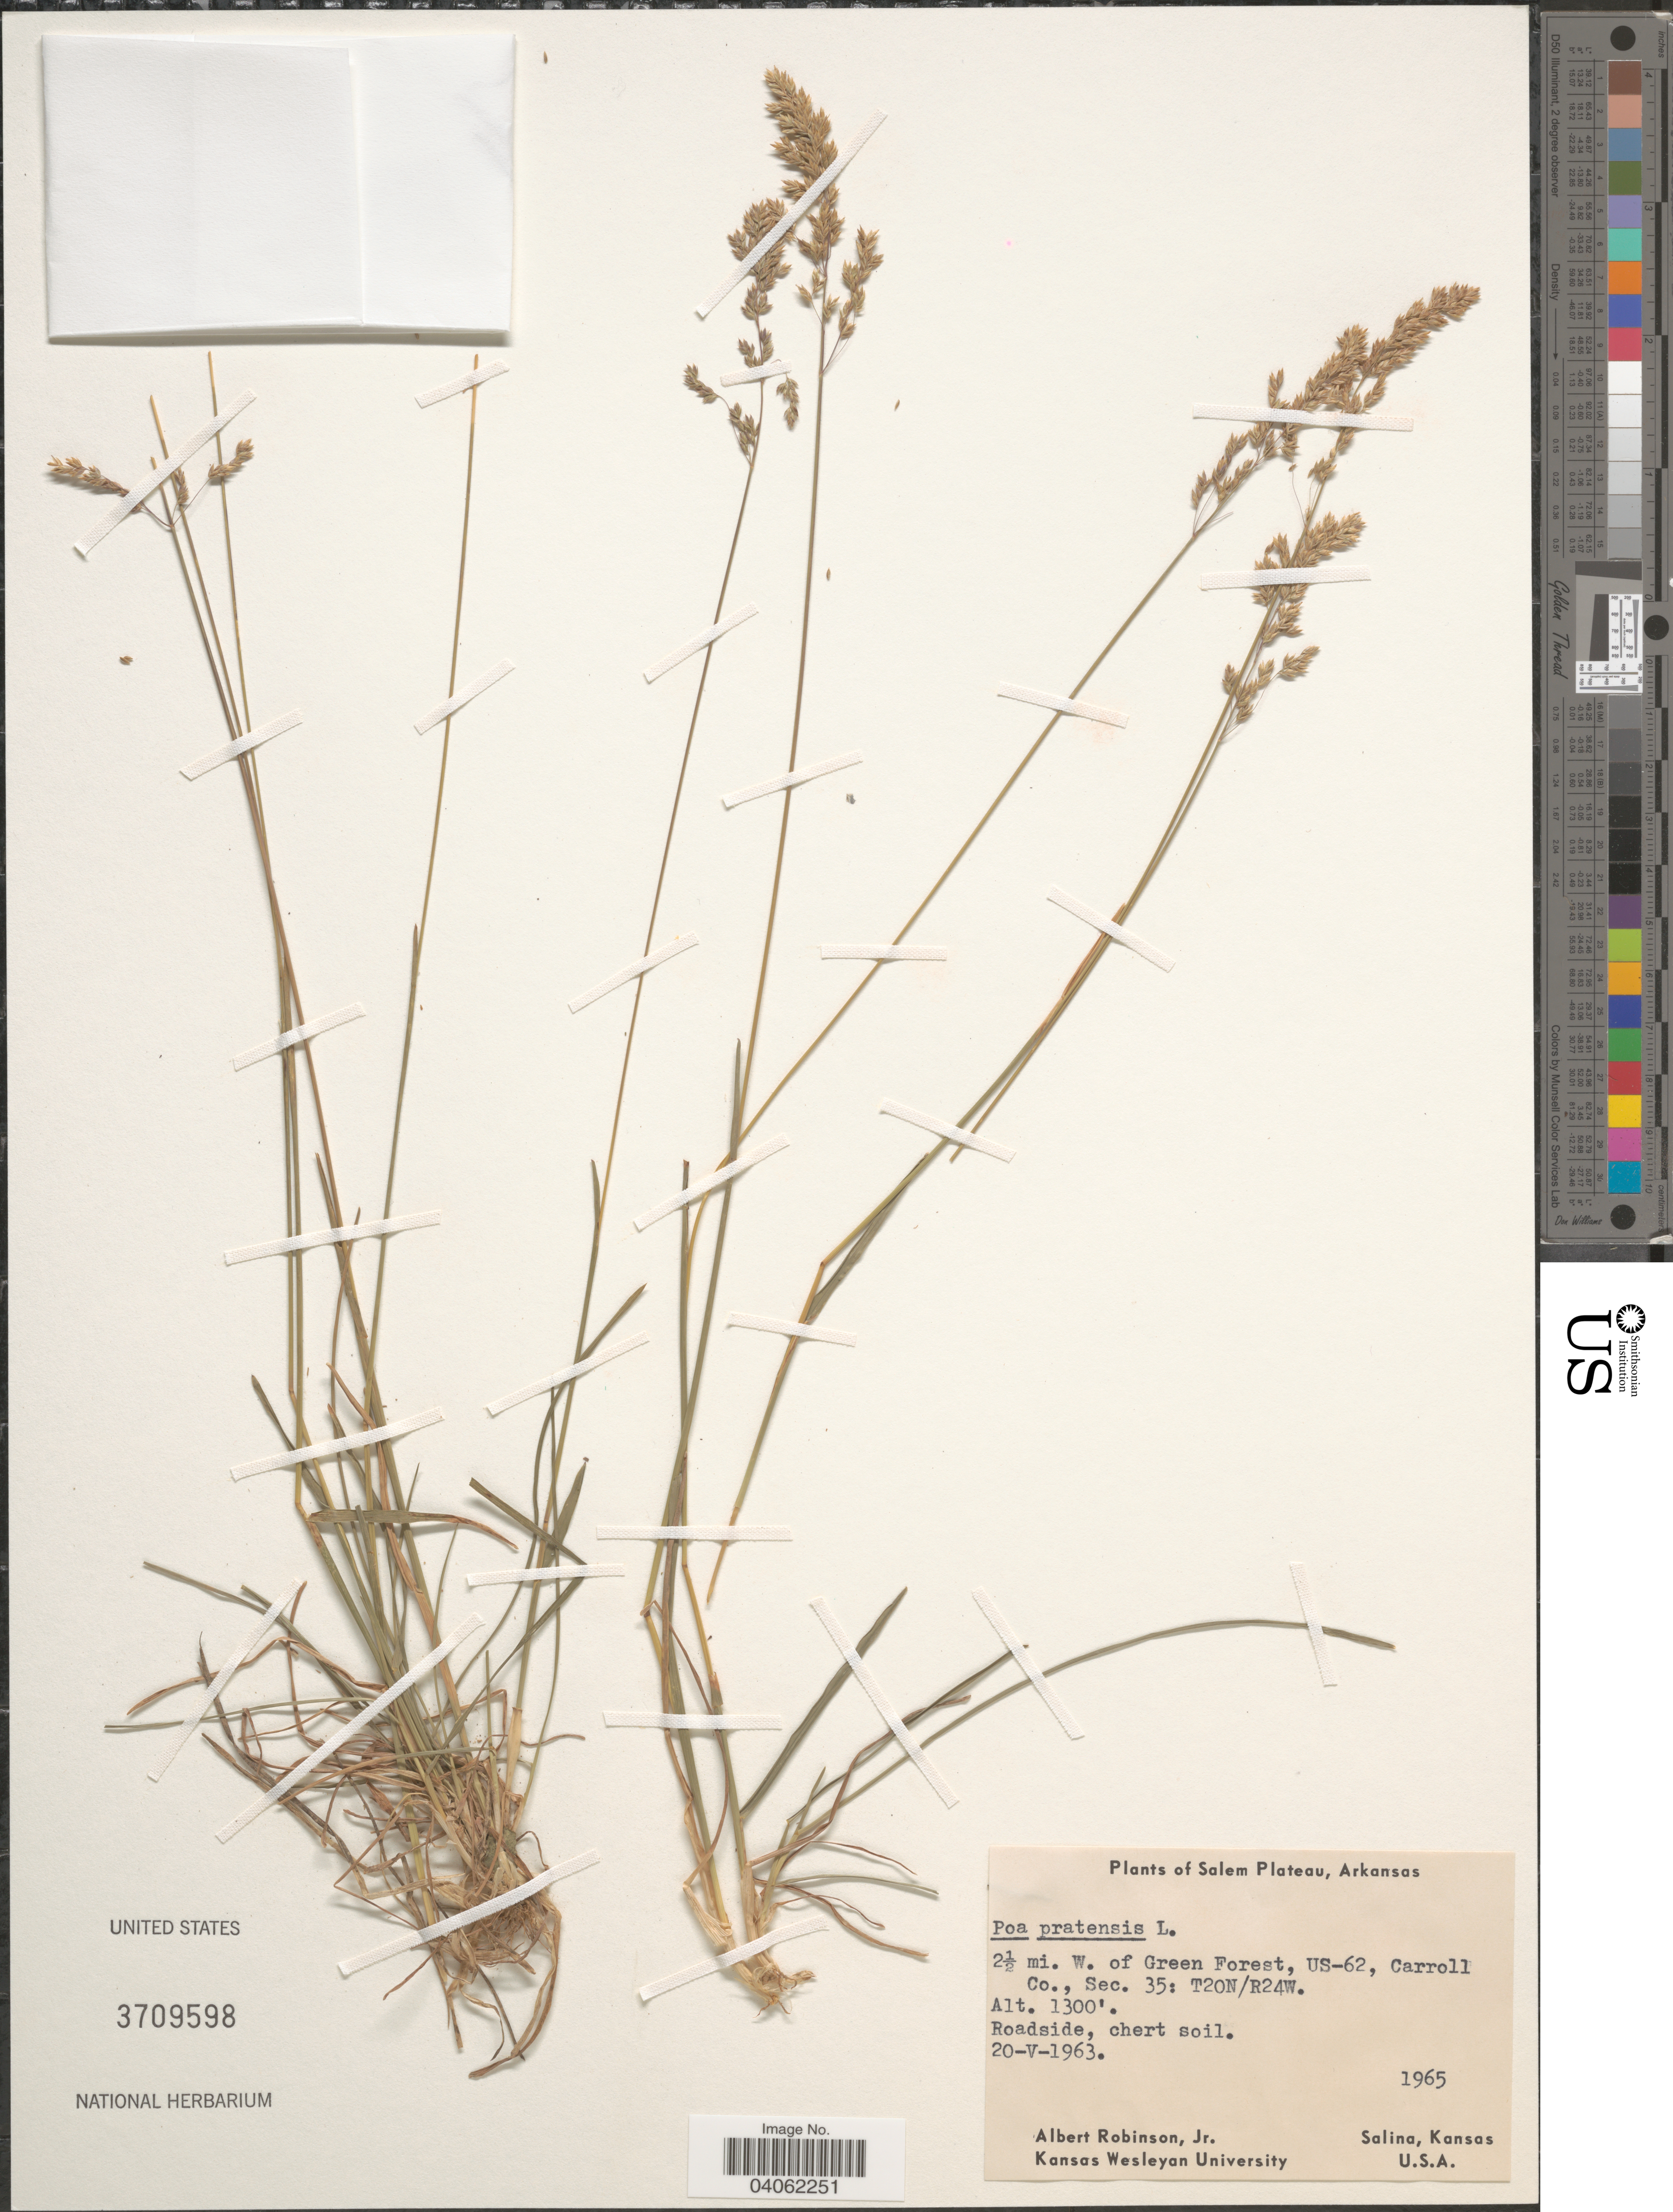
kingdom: Plantae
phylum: Tracheophyta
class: Liliopsida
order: Poales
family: Poaceae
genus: Poa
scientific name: Poa pratensis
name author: L.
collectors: A. Robinson Jr.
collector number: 1965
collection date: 1963-05-20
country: United States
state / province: Arkansas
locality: Salem Plateau. 2½ mi. W. of Green Forest, US-62, Carroll Co., Sec. 35: T20N/R24W. Roadside.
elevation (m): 396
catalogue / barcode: US 3709598